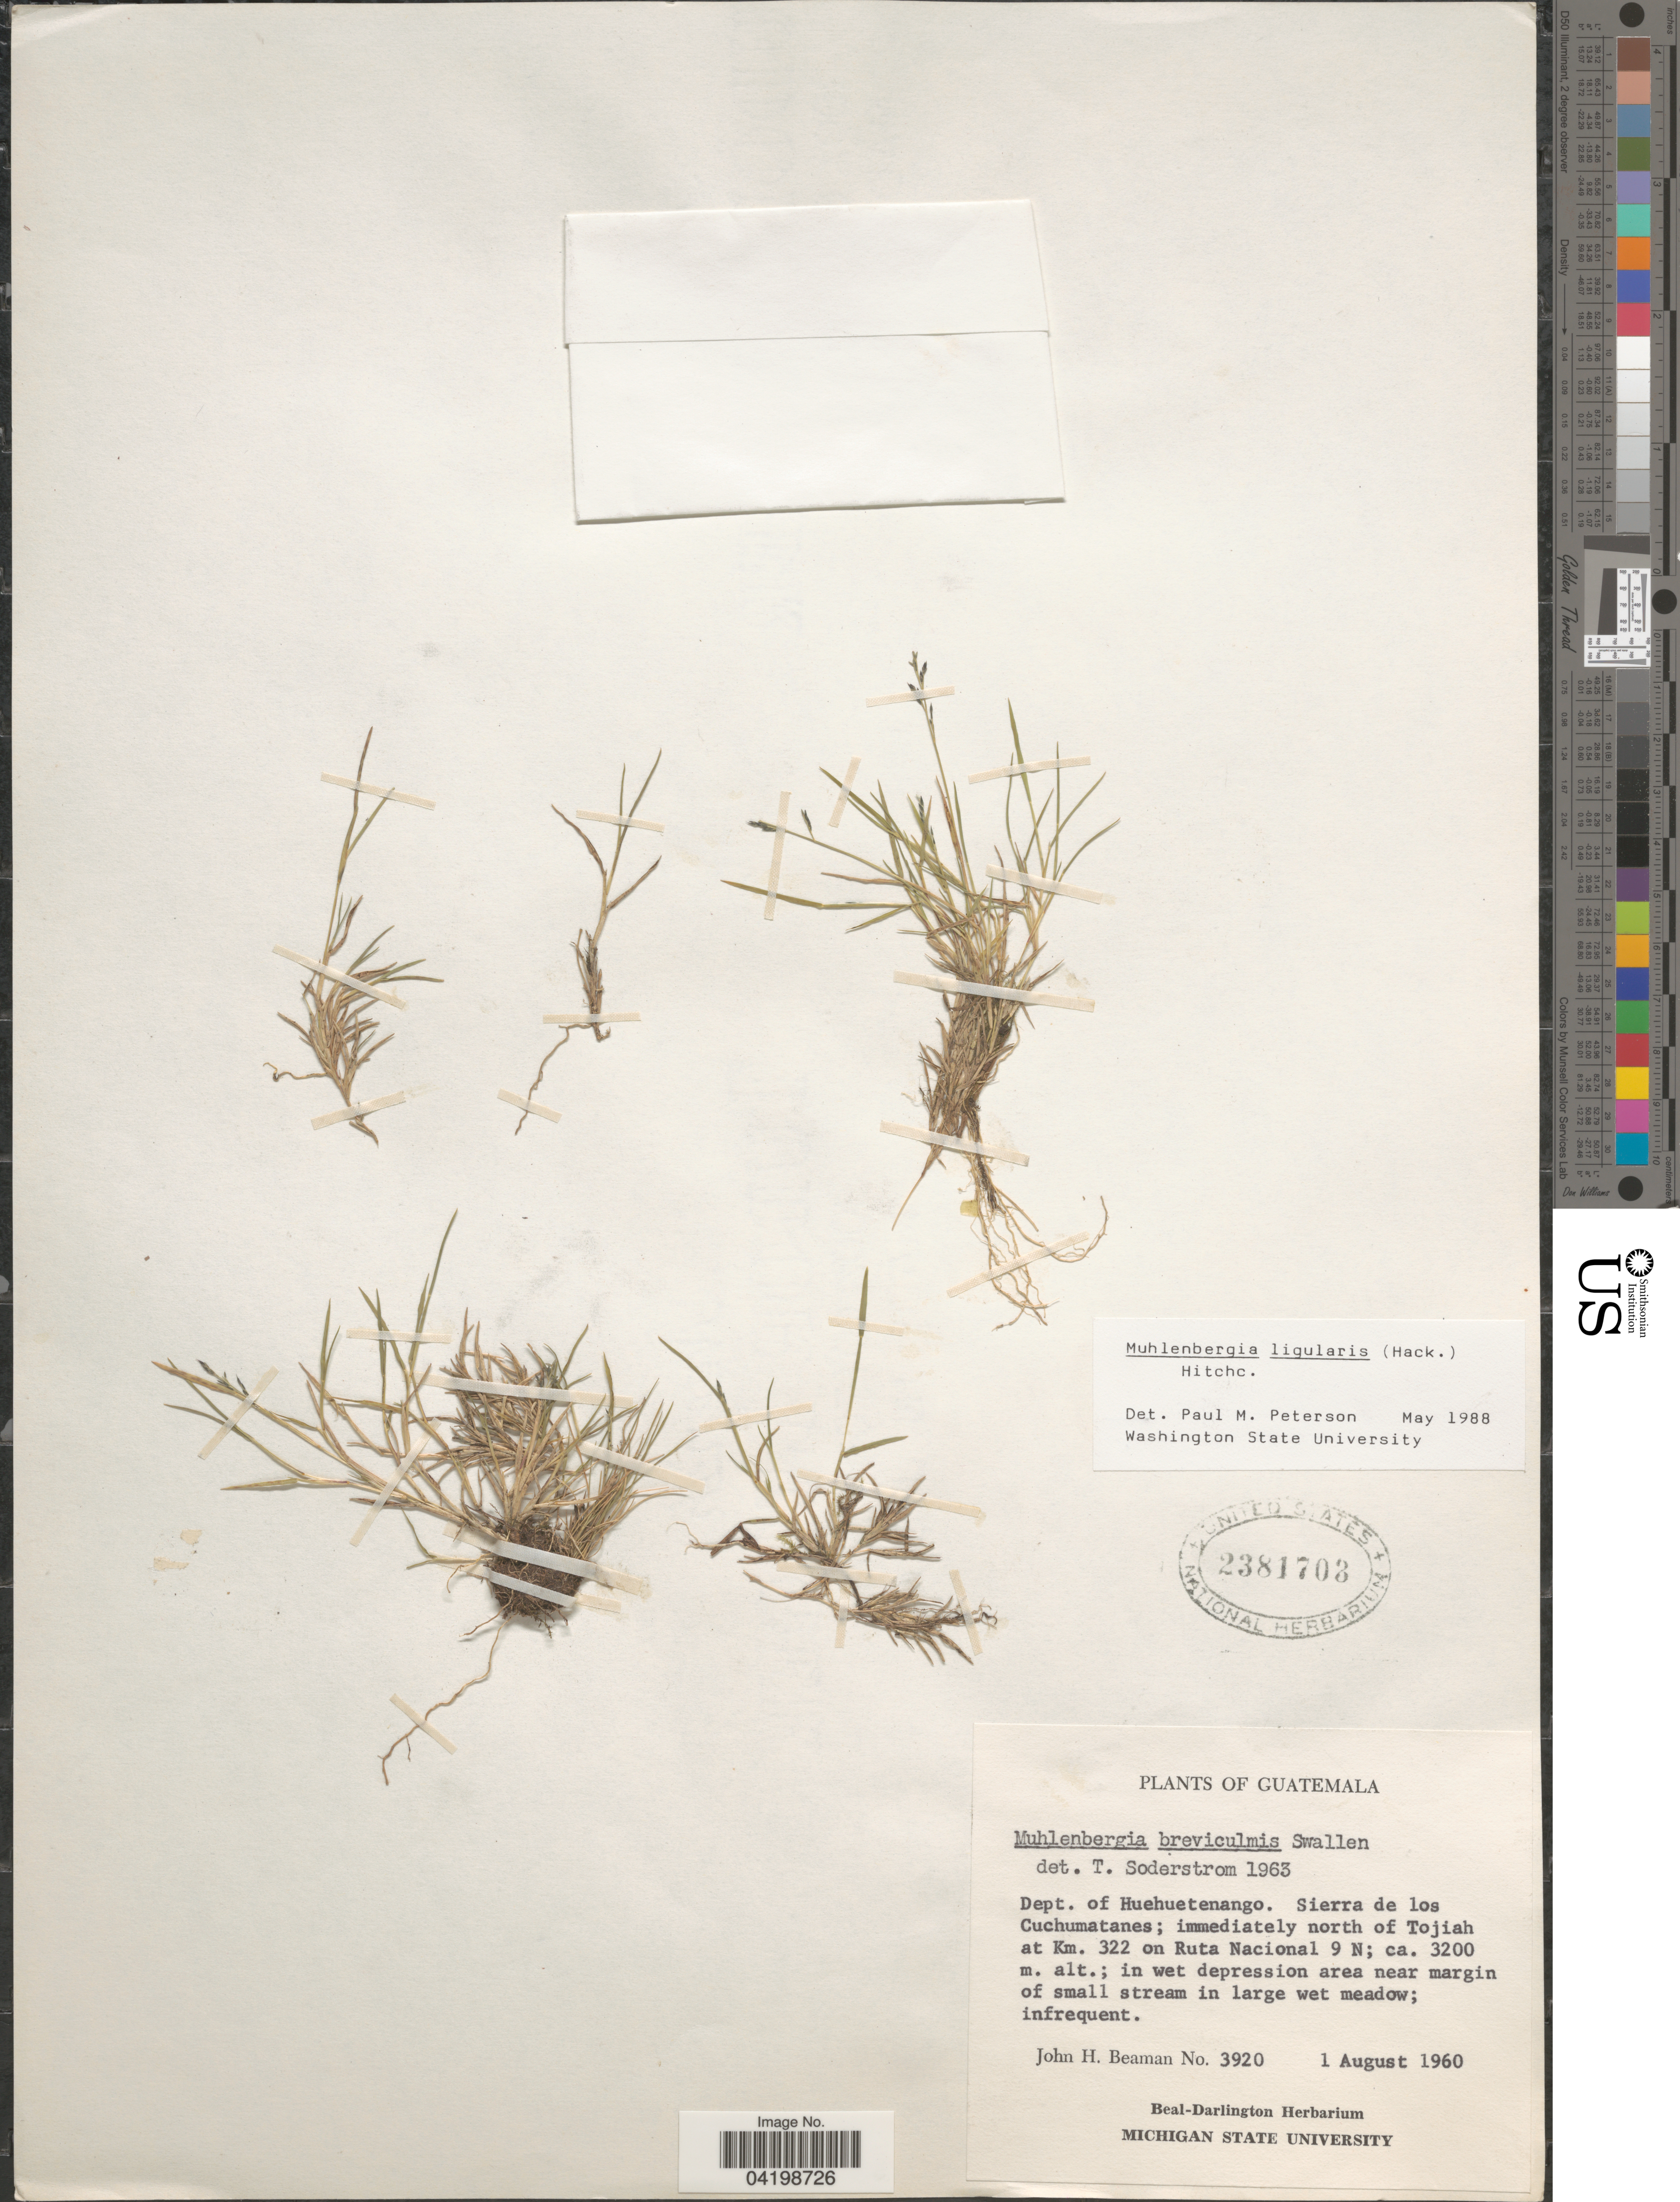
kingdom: Plantae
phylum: Tracheophyta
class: Liliopsida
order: Poales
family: Poaceae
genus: Muhlenbergia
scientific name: Muhlenbergia ligularis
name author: (Hack.) Hitchc.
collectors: J. H. Beaman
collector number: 3920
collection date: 1960-08-01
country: Guatemala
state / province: Huehuetenango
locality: Dept. of Huehuetenango. Sierra de los Cuchumatanes; immediately north of Tojiah at Km. 322 on Ruta Nacional 9 N.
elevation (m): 3200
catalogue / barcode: US 2381703